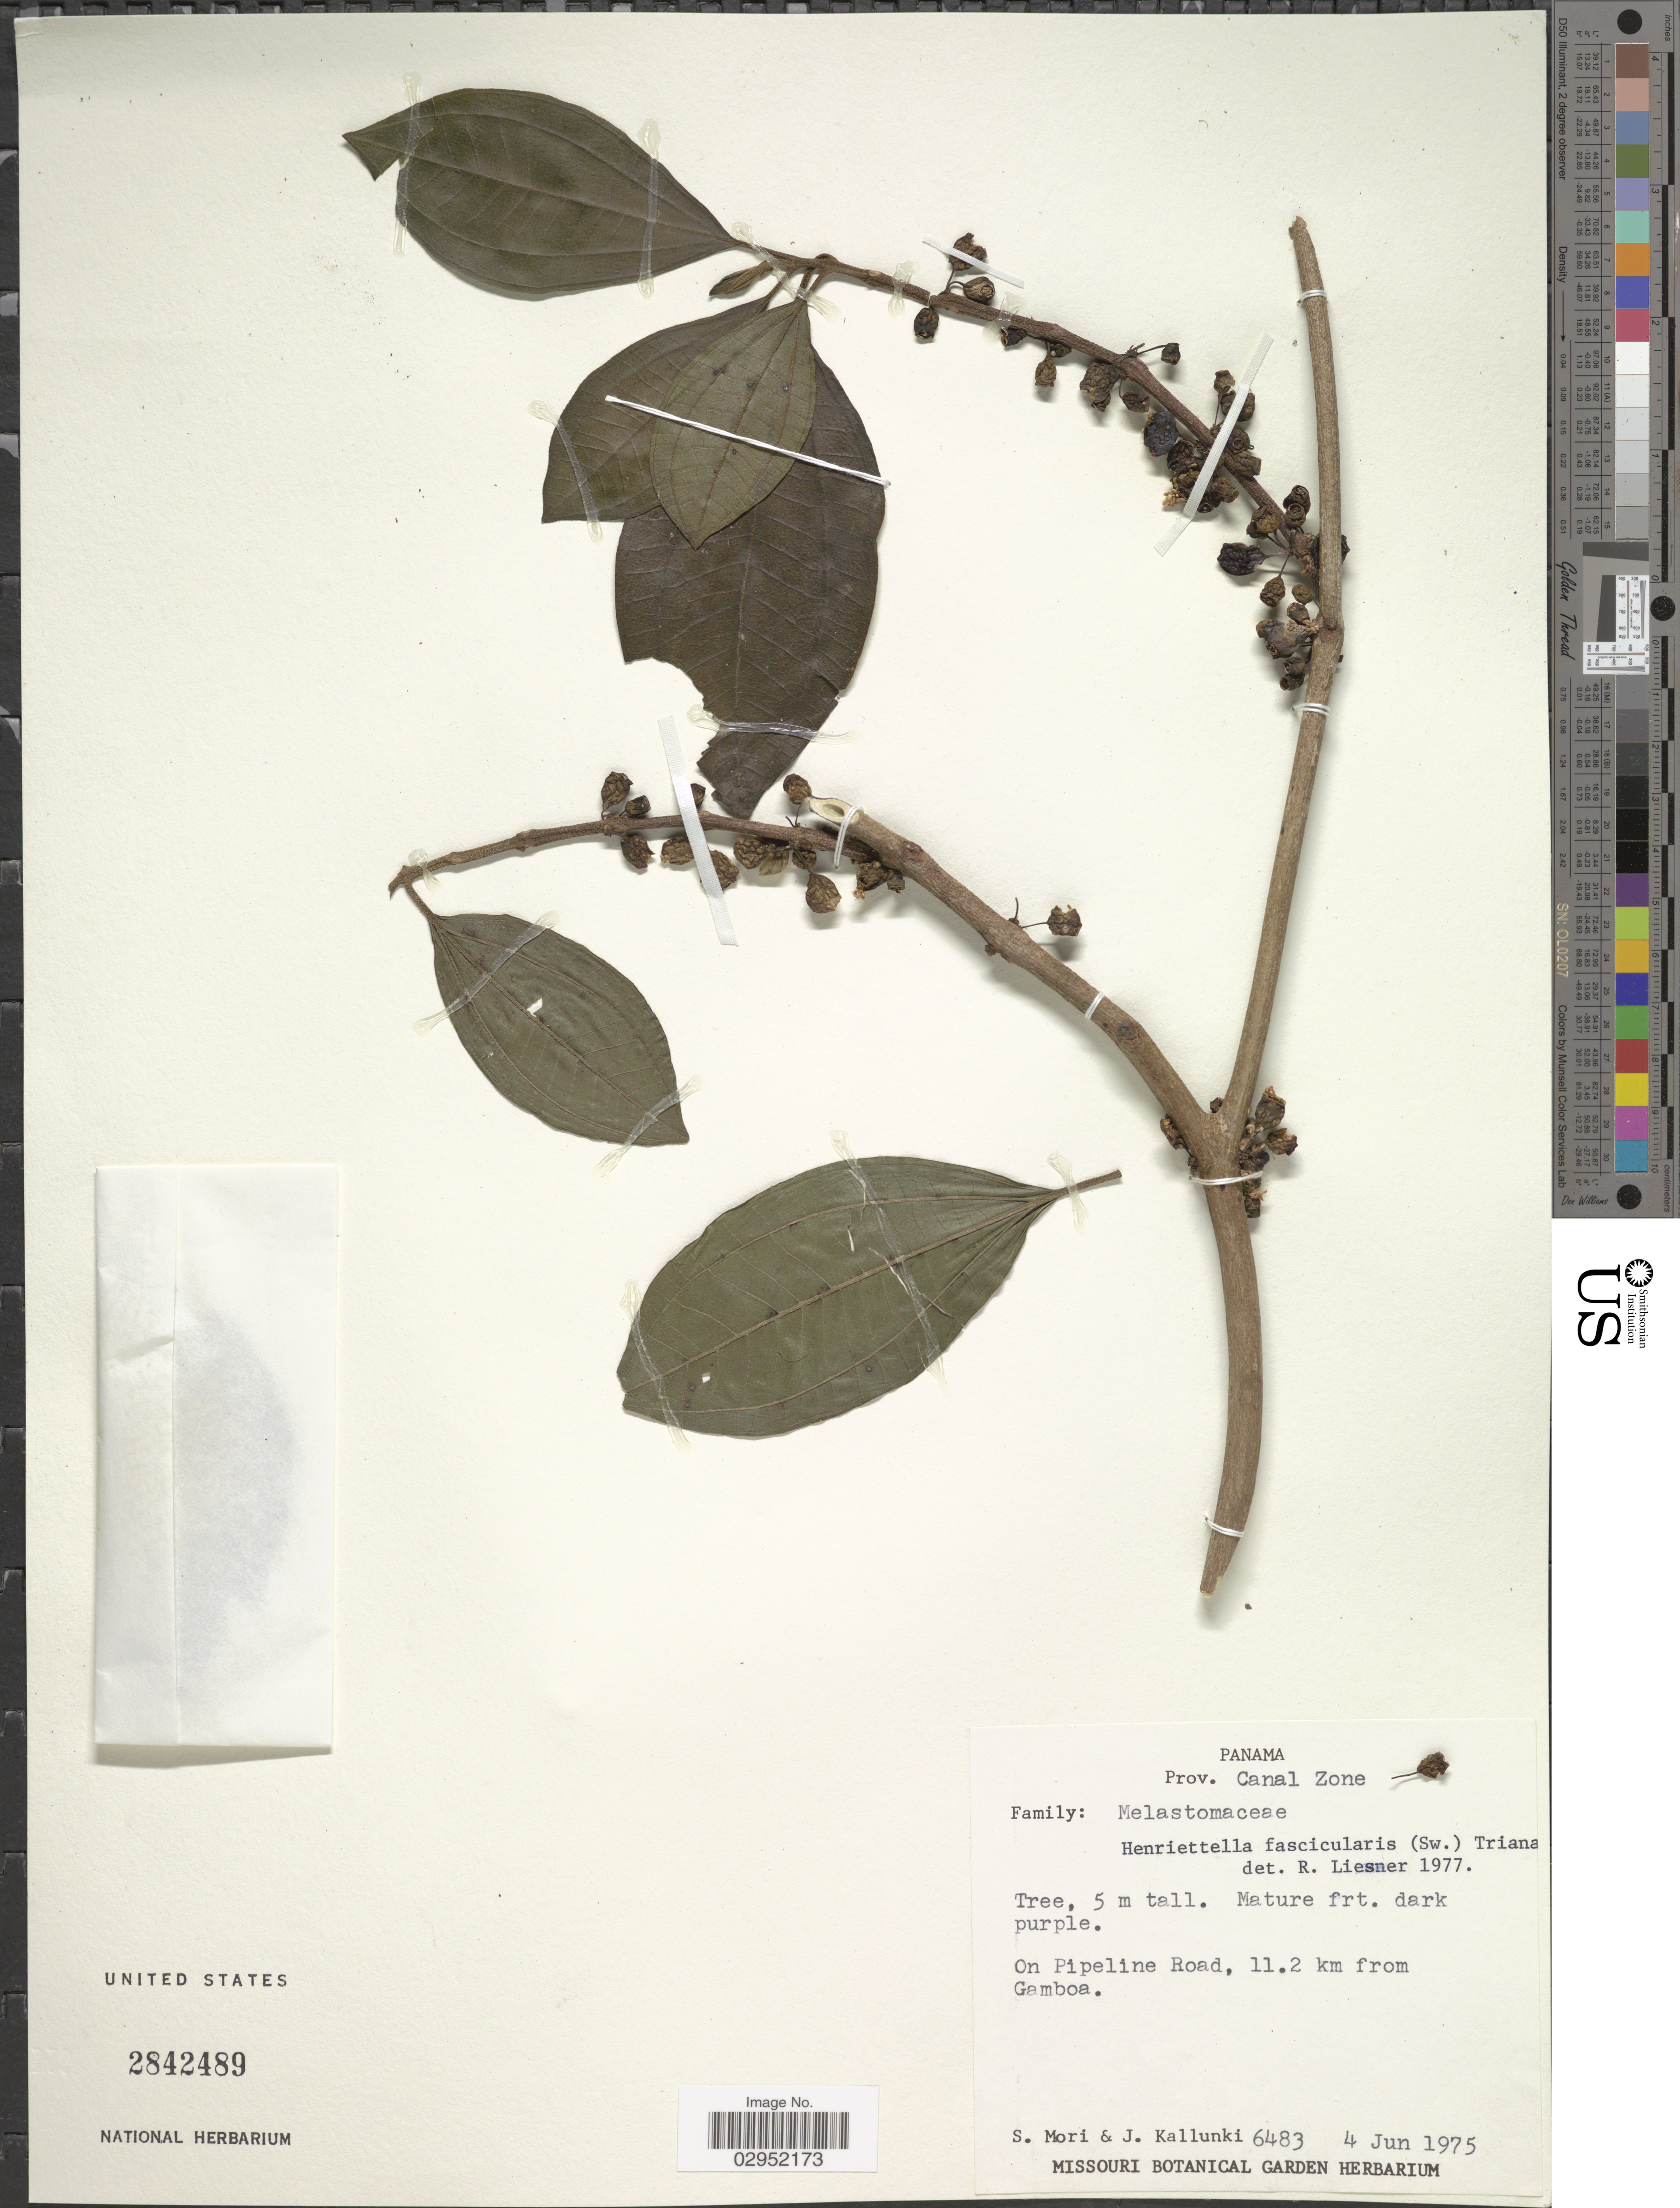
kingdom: Plantae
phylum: Tracheophyta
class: Magnoliopsida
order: Myrtales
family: Melastomataceae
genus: Henriettea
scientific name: Henriettea ekmanii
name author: (Urb.) Alain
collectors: S. Mori & J. Kallunki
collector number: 6483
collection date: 1975-06-04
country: Panama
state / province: Colón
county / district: Canal Zone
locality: Prov. Canal Zone. On Pipeline Road, 11.2 km from Gamboa.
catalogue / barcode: US 2842489